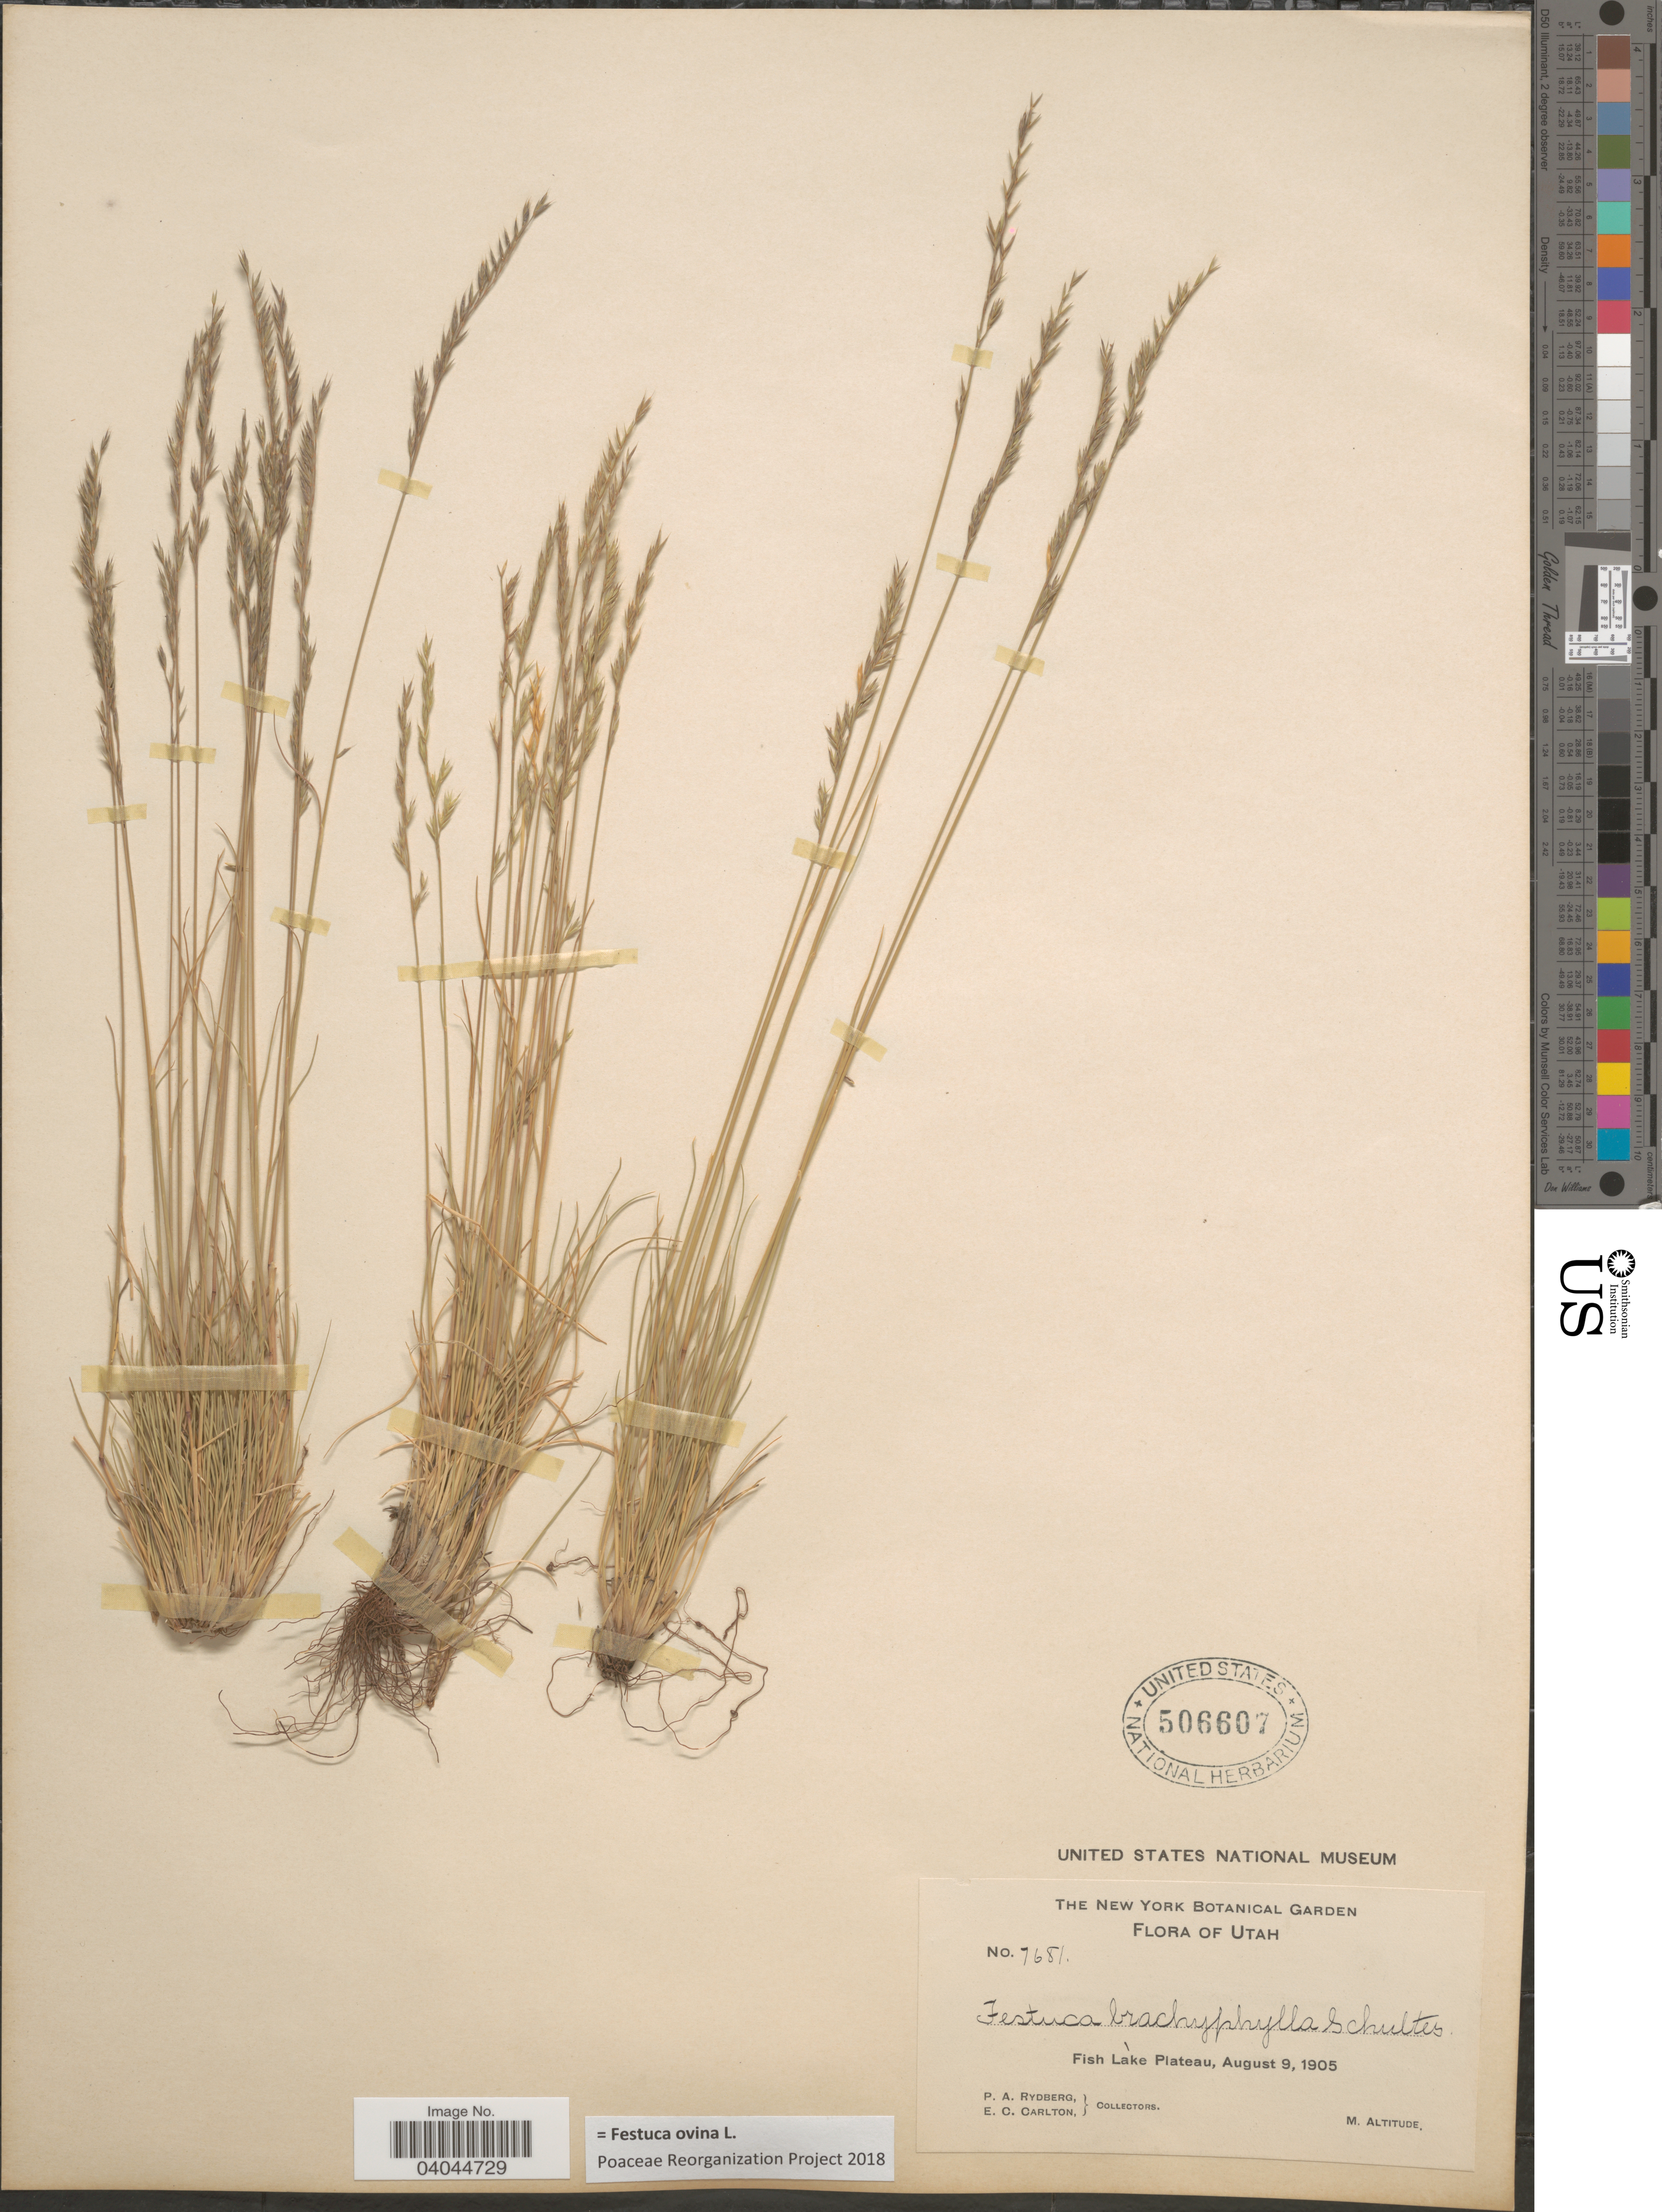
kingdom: Plantae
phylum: Tracheophyta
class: Liliopsida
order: Poales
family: Poaceae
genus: Festuca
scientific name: Festuca ovina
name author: L.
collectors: P. A. Rydberg & E. Carlton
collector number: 7681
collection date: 1905-08-09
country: United States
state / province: Utah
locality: Fish Lake Plateau.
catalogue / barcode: US 506607